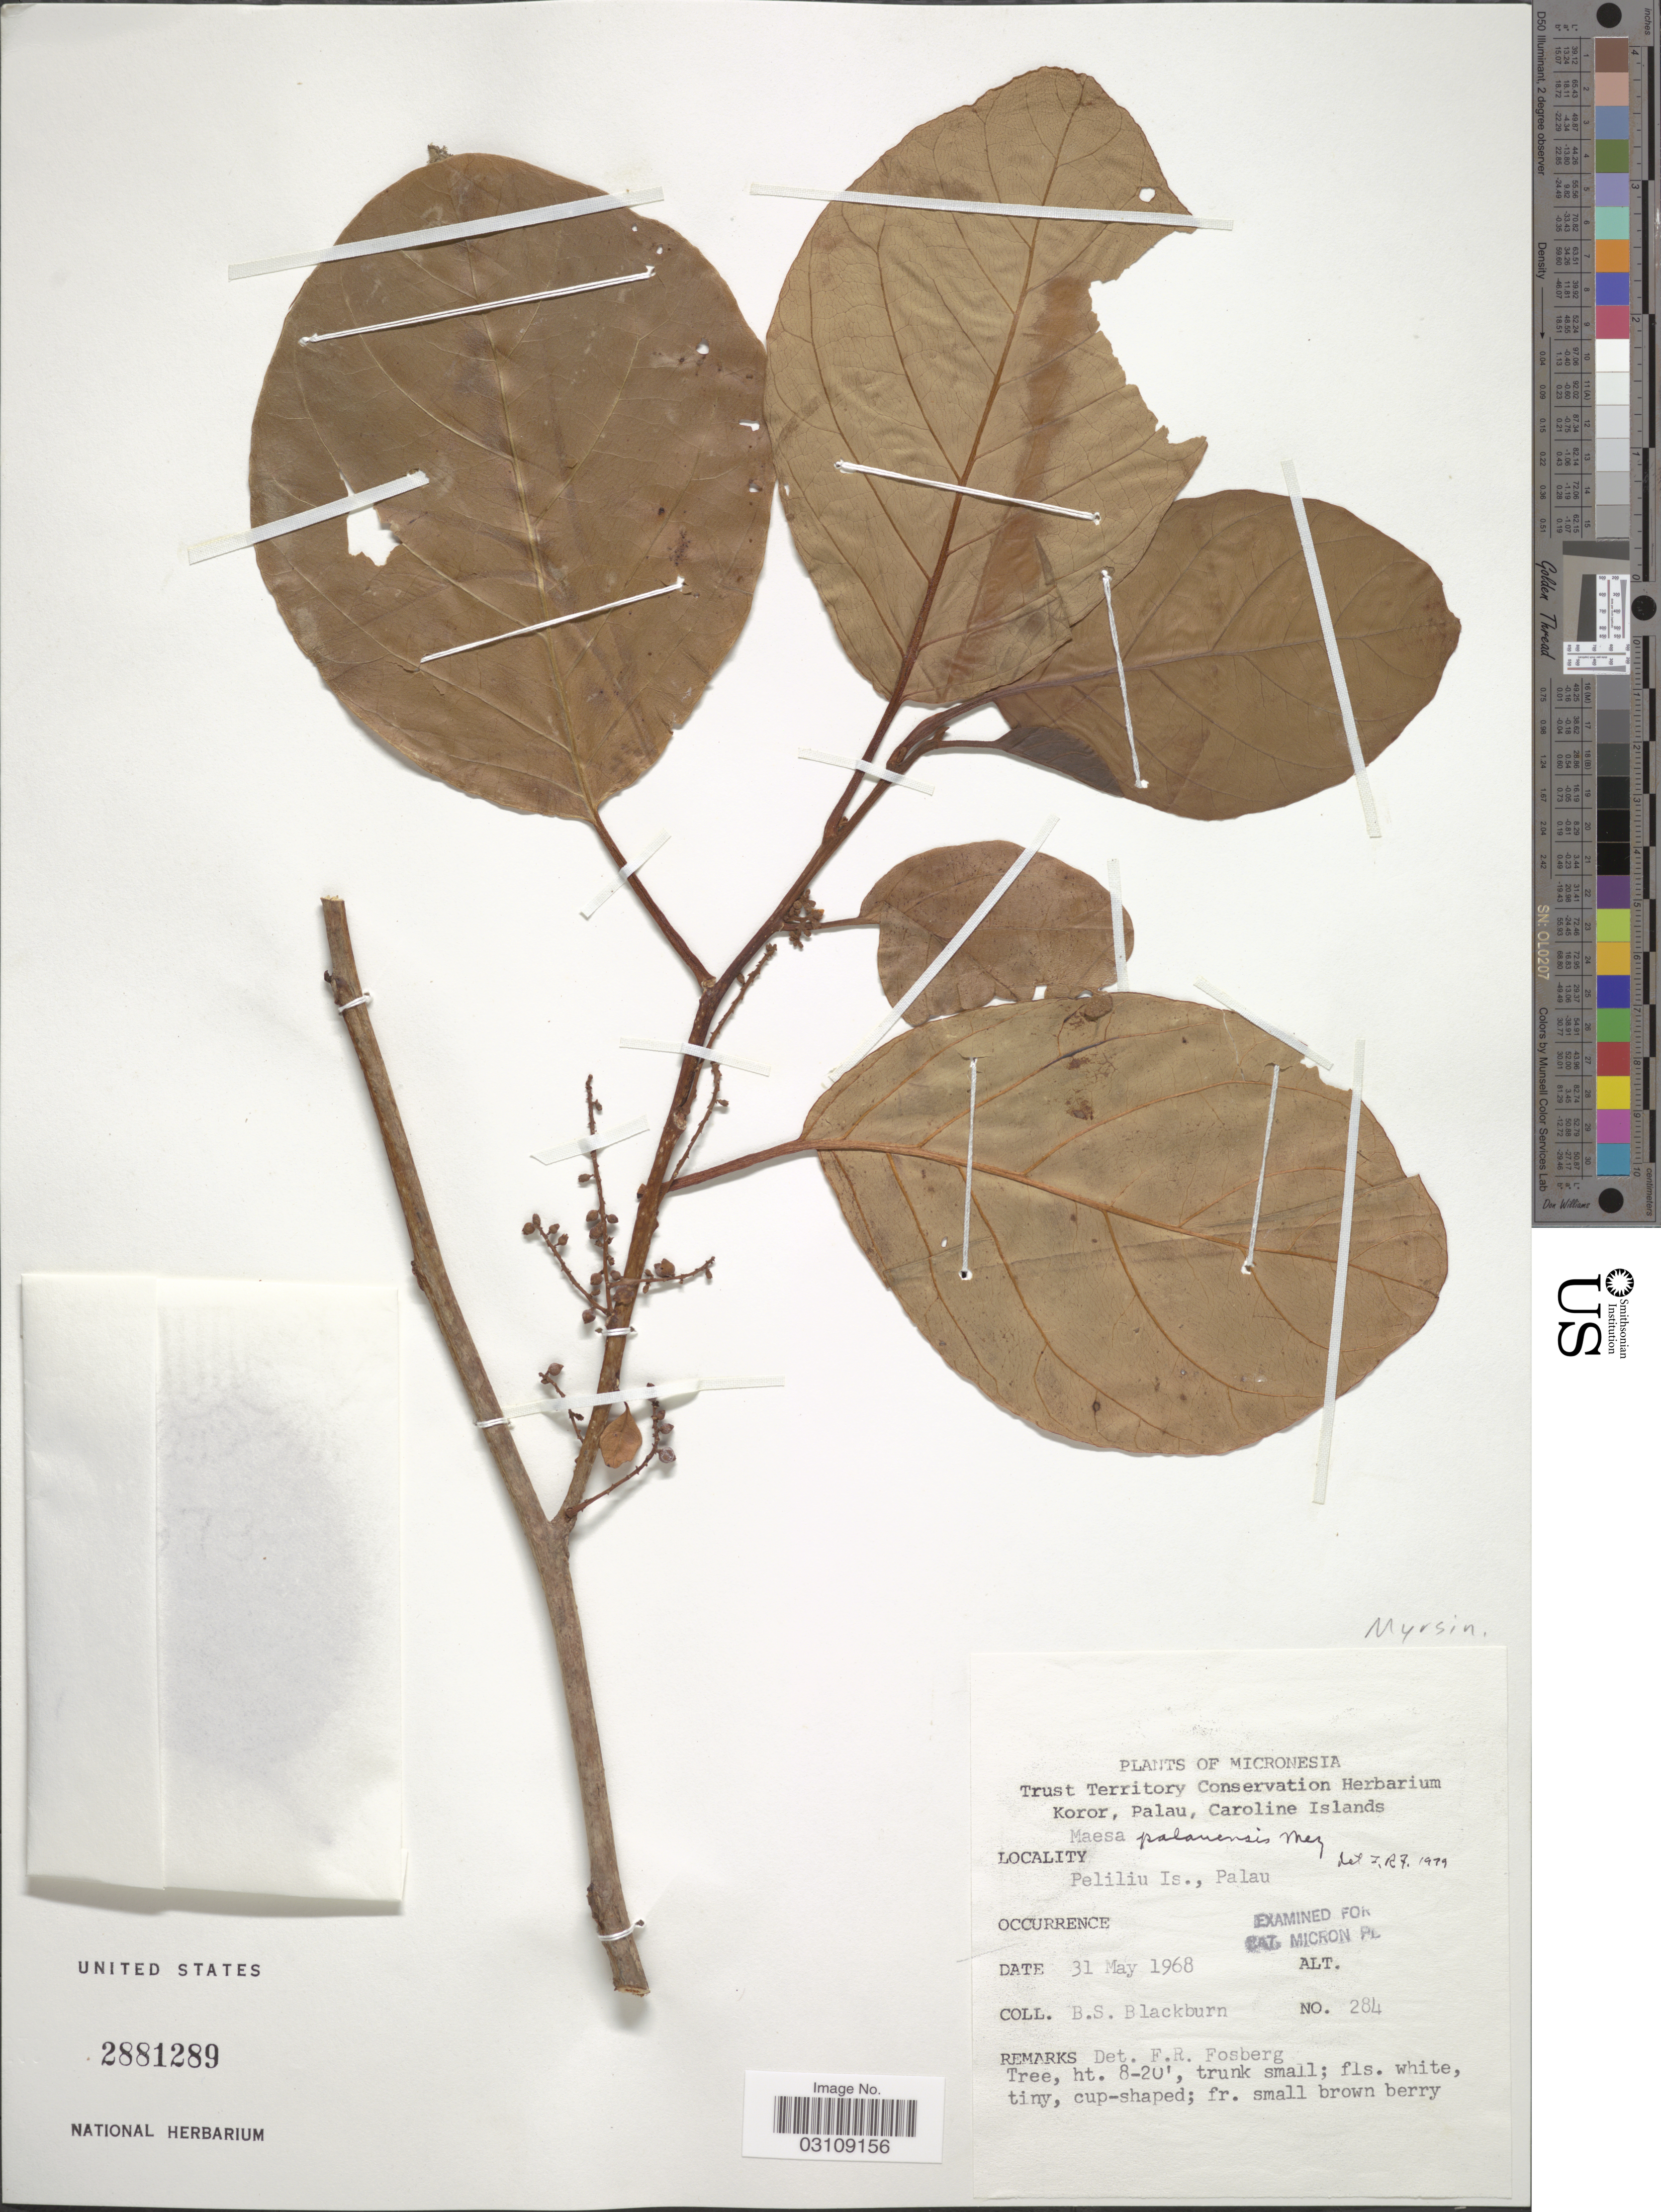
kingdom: Plantae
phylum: Tracheophyta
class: Magnoliopsida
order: Ericales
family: Primulaceae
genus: Maesa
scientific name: Maesa palauensis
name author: Mez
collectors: B. S. Blackburn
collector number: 284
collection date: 1968-05-31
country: Palau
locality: Micronesia, Palau Islands, Peliliu Is., Palau.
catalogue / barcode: US 2881289